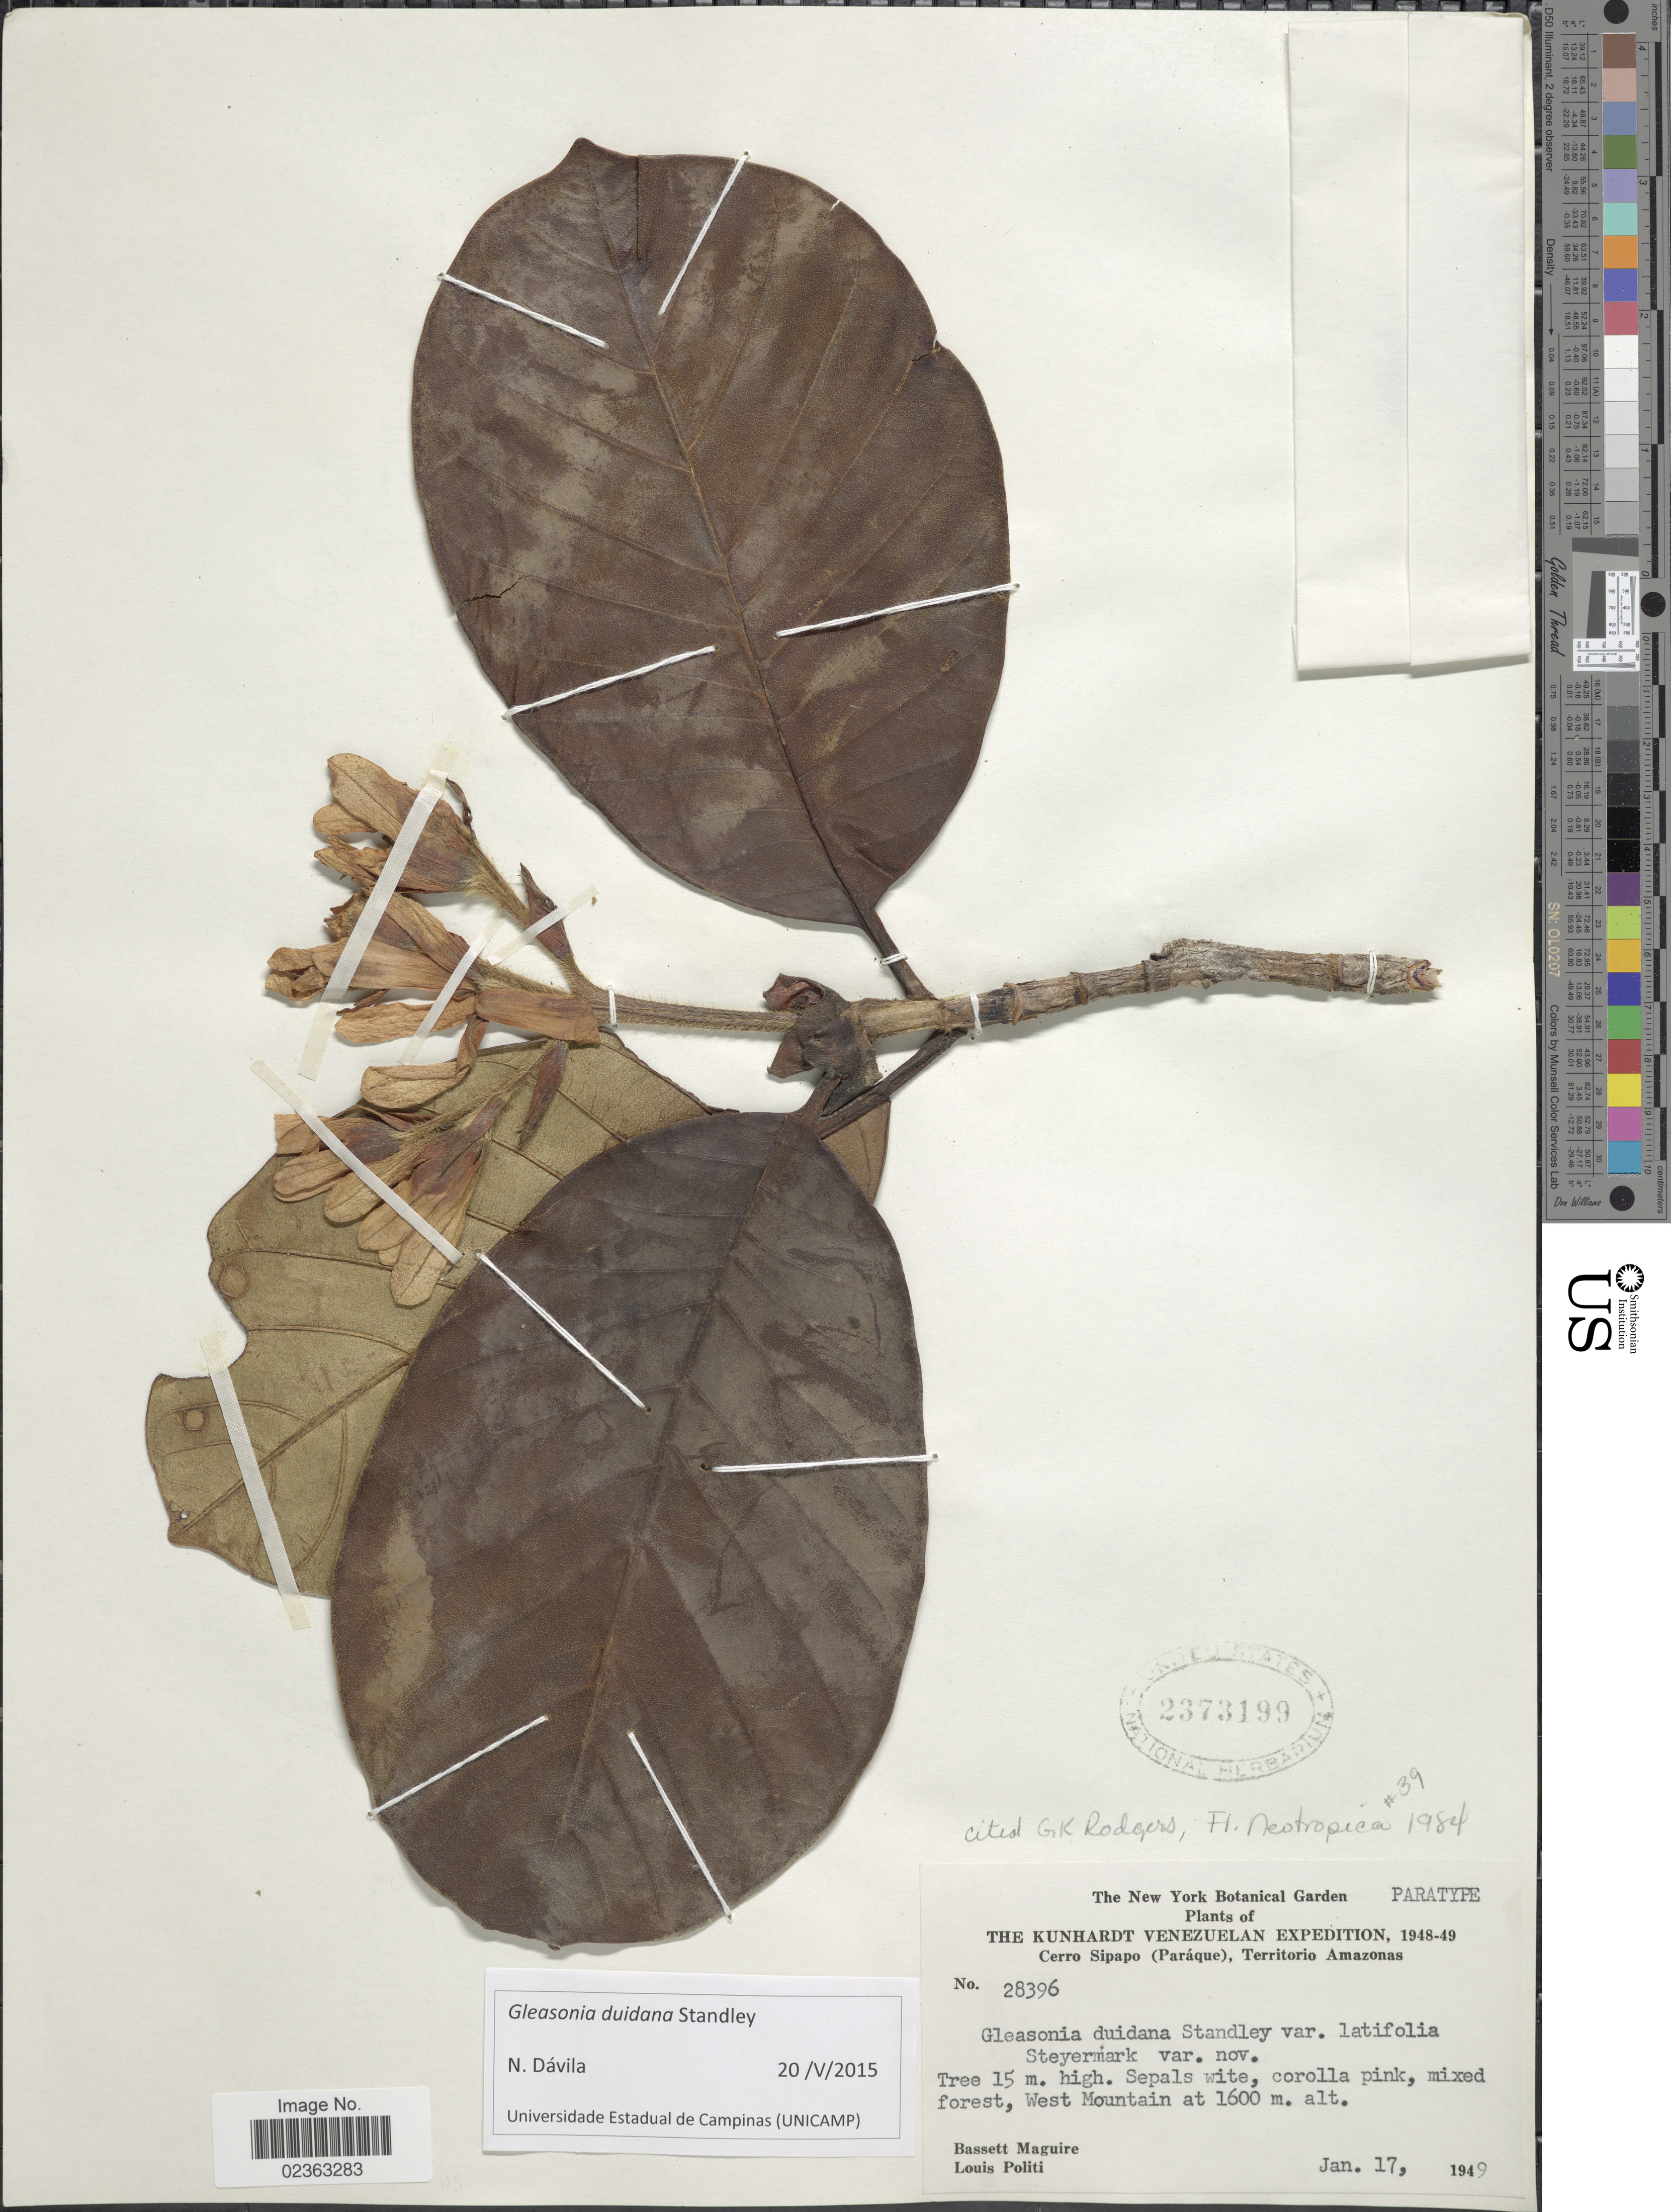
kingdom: Plantae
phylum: Tracheophyta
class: Magnoliopsida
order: Gentianales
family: Rubiaceae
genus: Gleasonia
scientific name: Gleasonia duidana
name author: Standl.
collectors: B. Maguire & L. Politi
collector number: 28396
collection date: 1949-01-17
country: Venezuela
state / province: Amazonas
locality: The Kunhardt, Cerro Sipapo (Paraque), mixed forest, West Mountain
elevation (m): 1600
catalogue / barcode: US 2373199